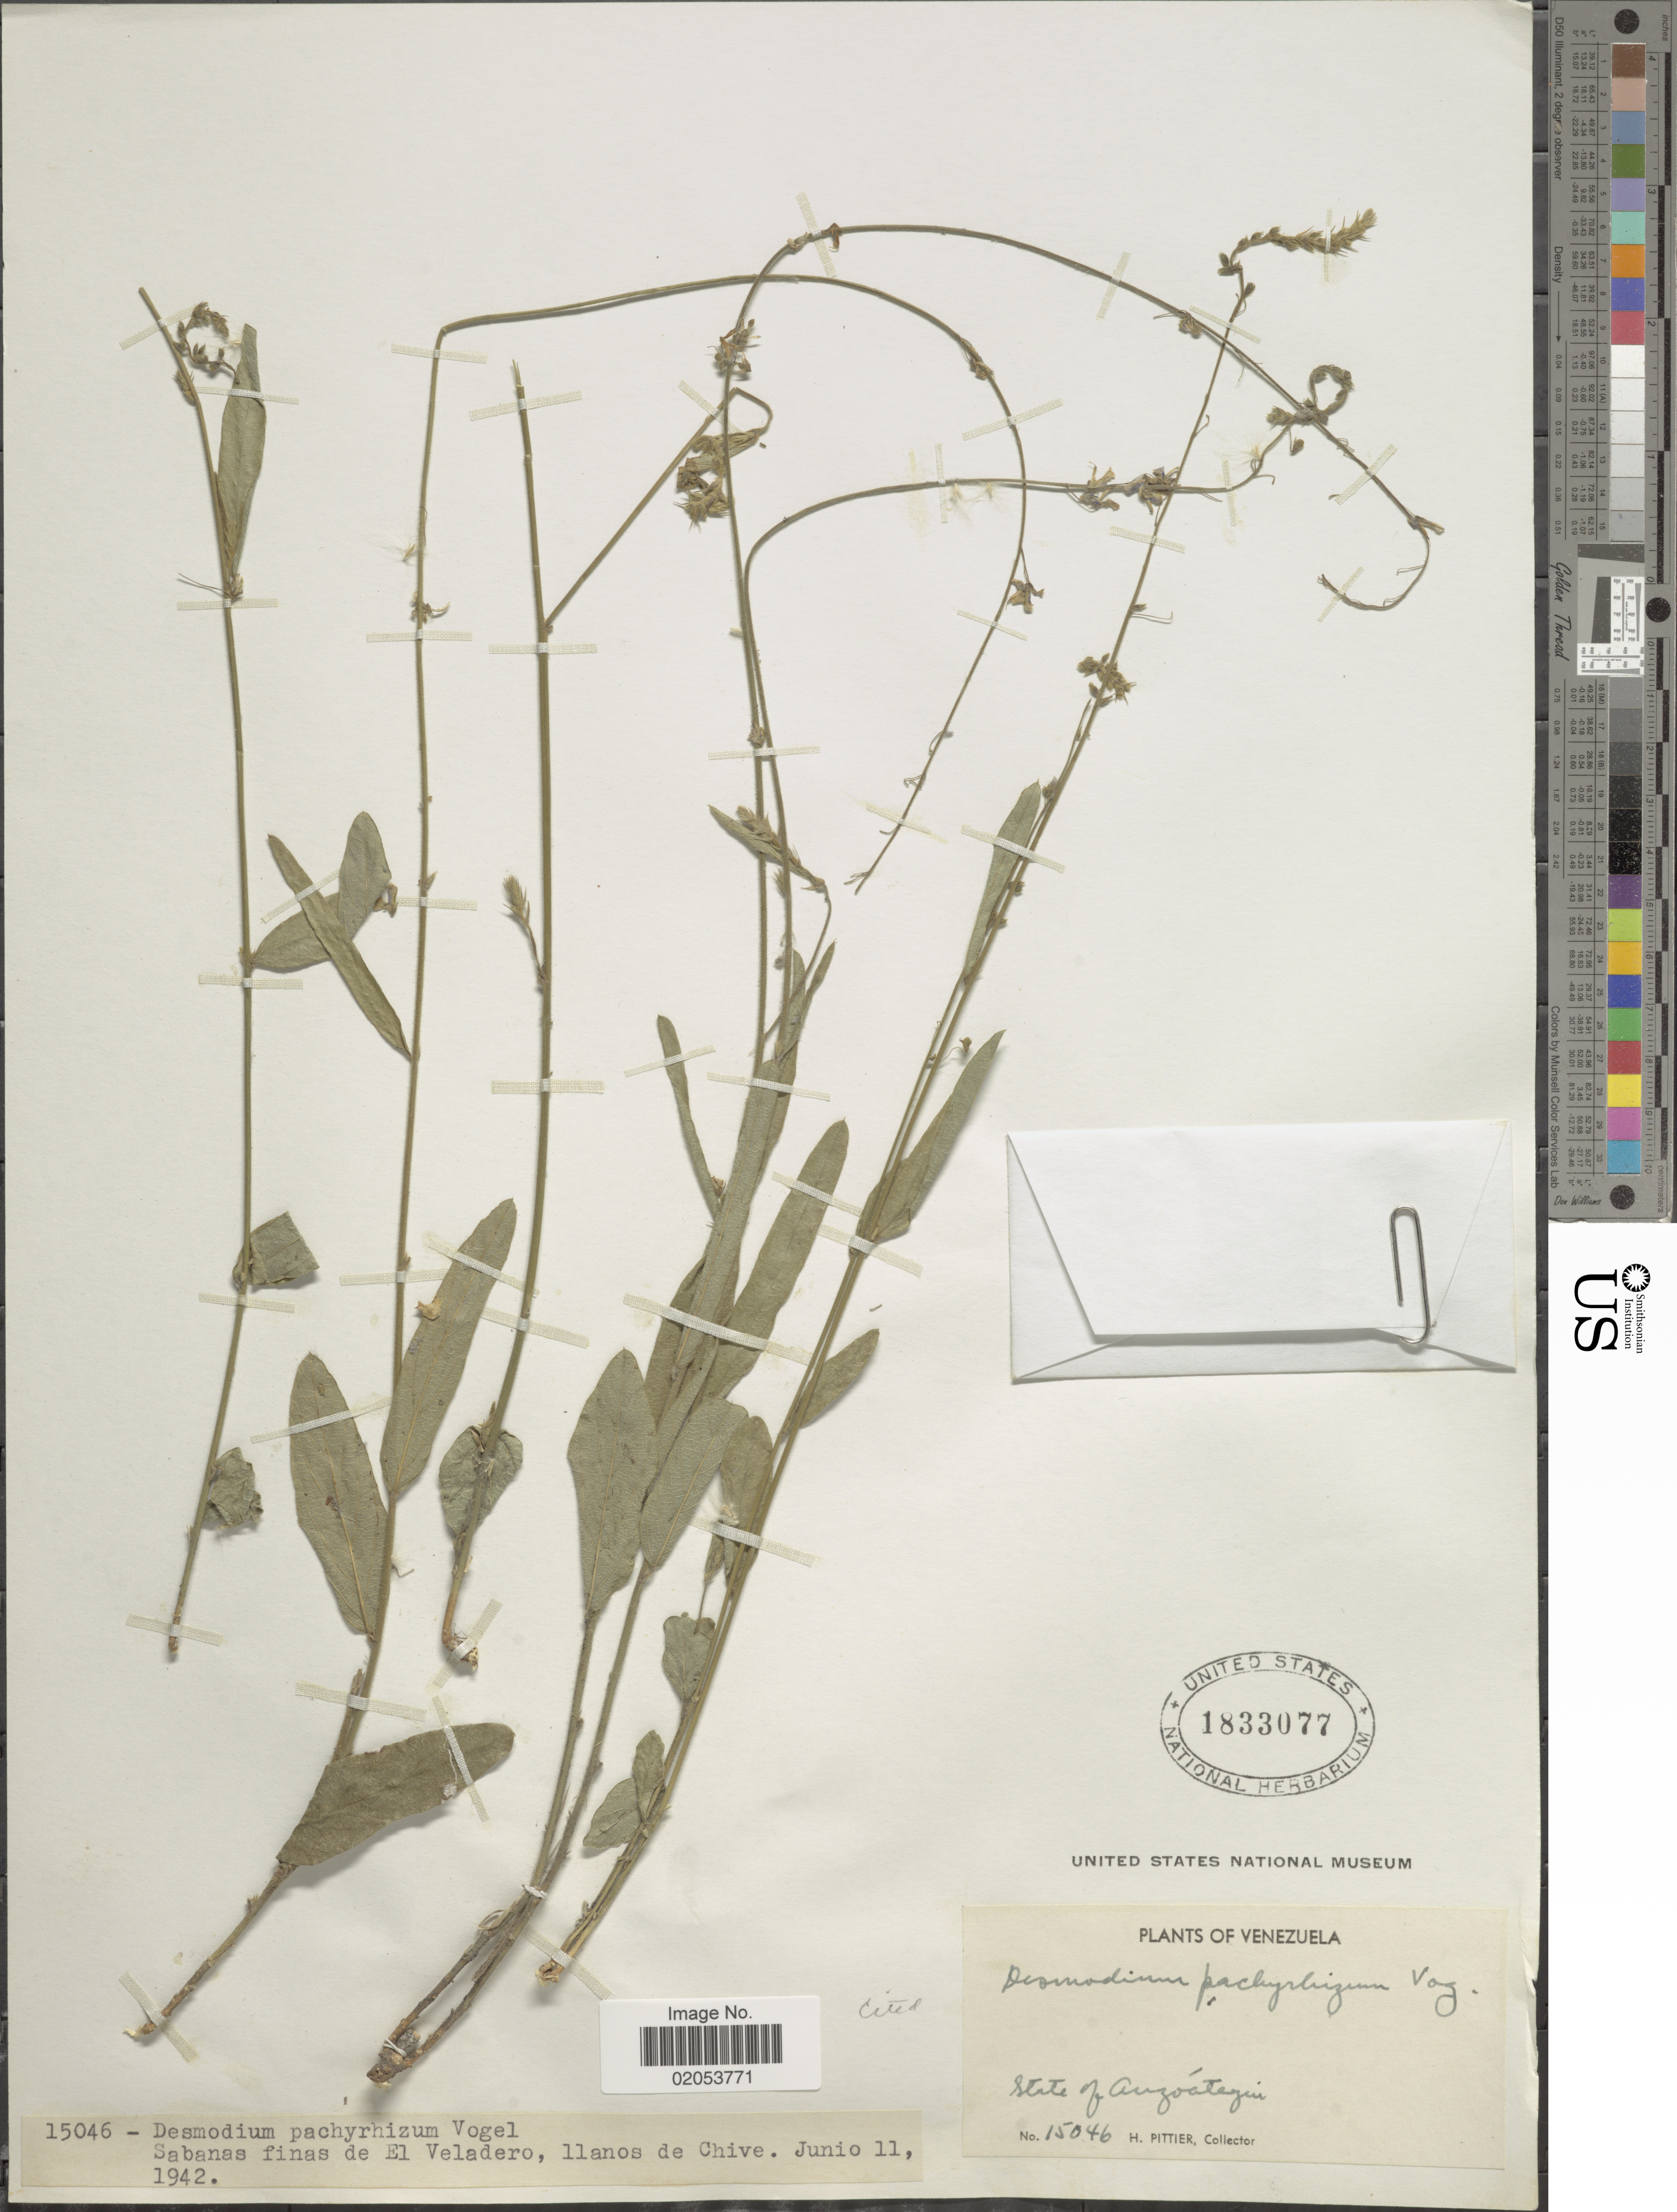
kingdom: Plantae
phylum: Tracheophyta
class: Magnoliopsida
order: Fabales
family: Fabaceae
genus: Desmodium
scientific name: Desmodium pachyrrhizum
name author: Vogel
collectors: H. F. Pittier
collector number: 15046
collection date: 1942-06-11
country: Venezuela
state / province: Anzoategui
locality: Sabanas finas de El Veladero, llanos de Chive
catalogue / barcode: US 1833077